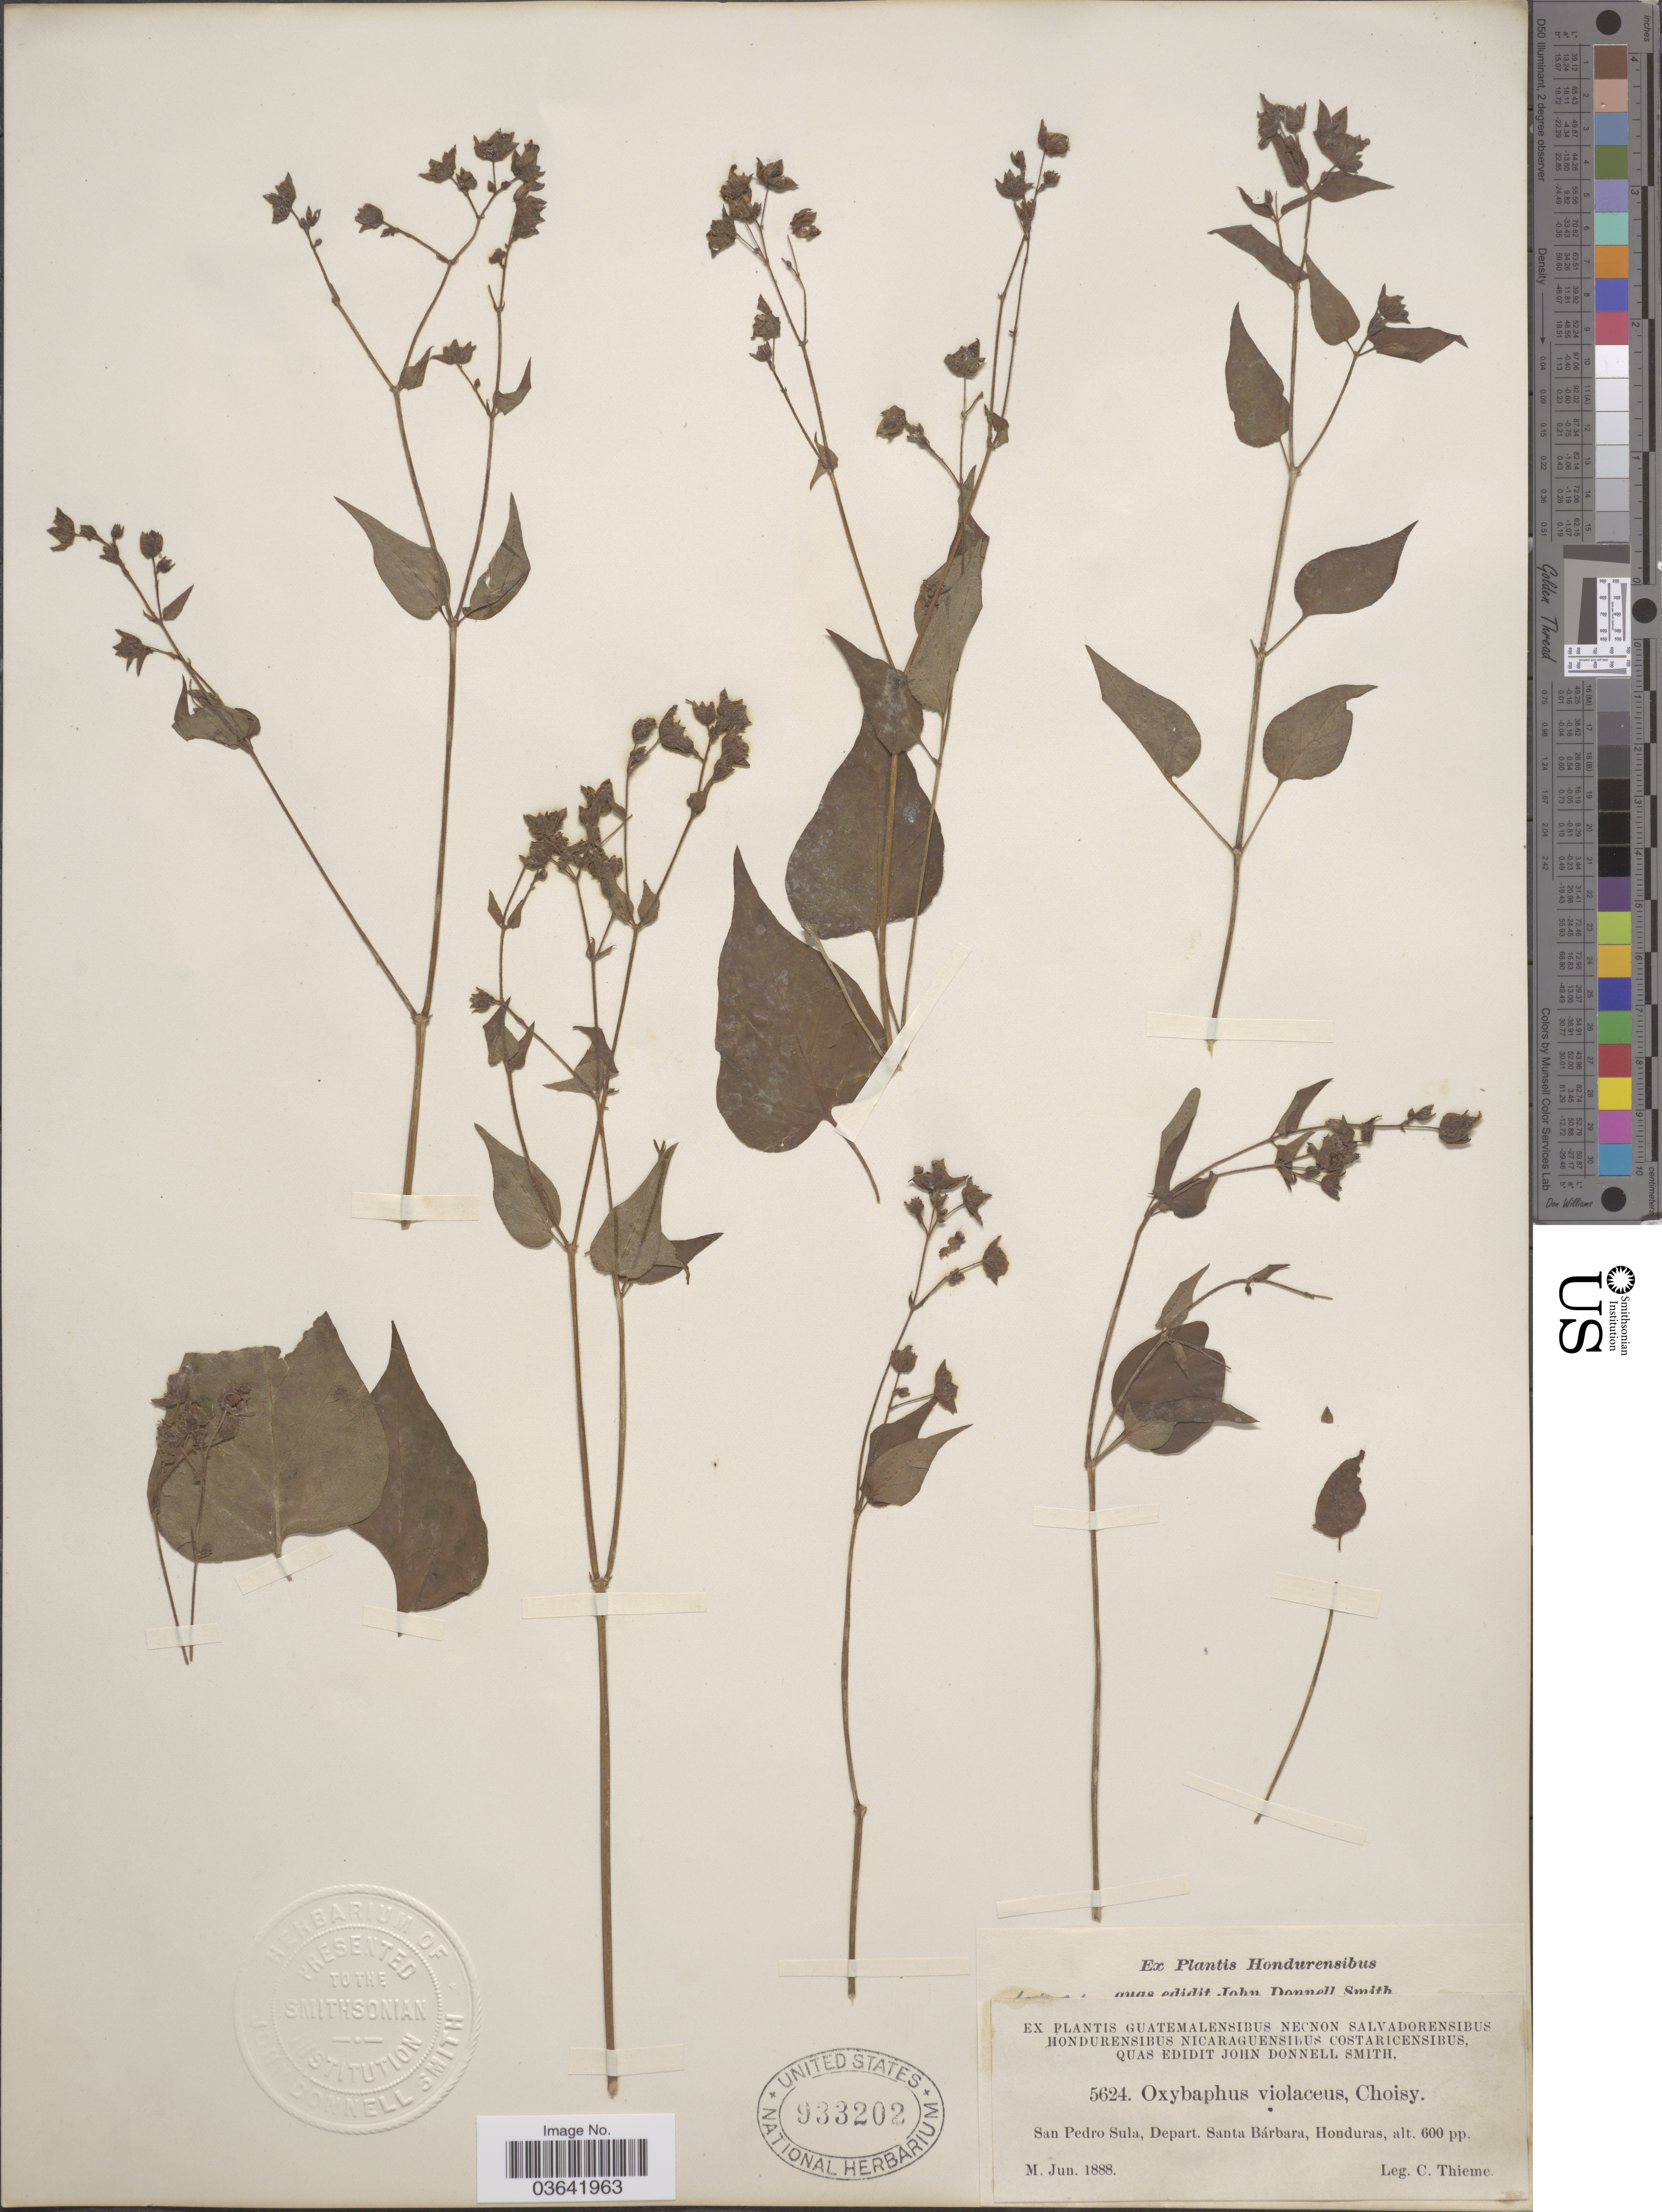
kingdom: Plantae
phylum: Tracheophyta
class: Magnoliopsida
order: Caryophyllales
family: Nyctaginaceae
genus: Mirabilis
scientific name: Mirabilis violacea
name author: (L.) Heimerl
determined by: Strong, Mark T., (BOT), Smithsonian Institution - National Museum of Natural History (UNITED STATES)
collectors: C. Thieme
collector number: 5624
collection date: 1888-06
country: Honduras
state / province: Santa Bárbara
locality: San Pedro Sula, Depart. Santa Bárbara.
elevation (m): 183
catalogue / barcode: US 933202